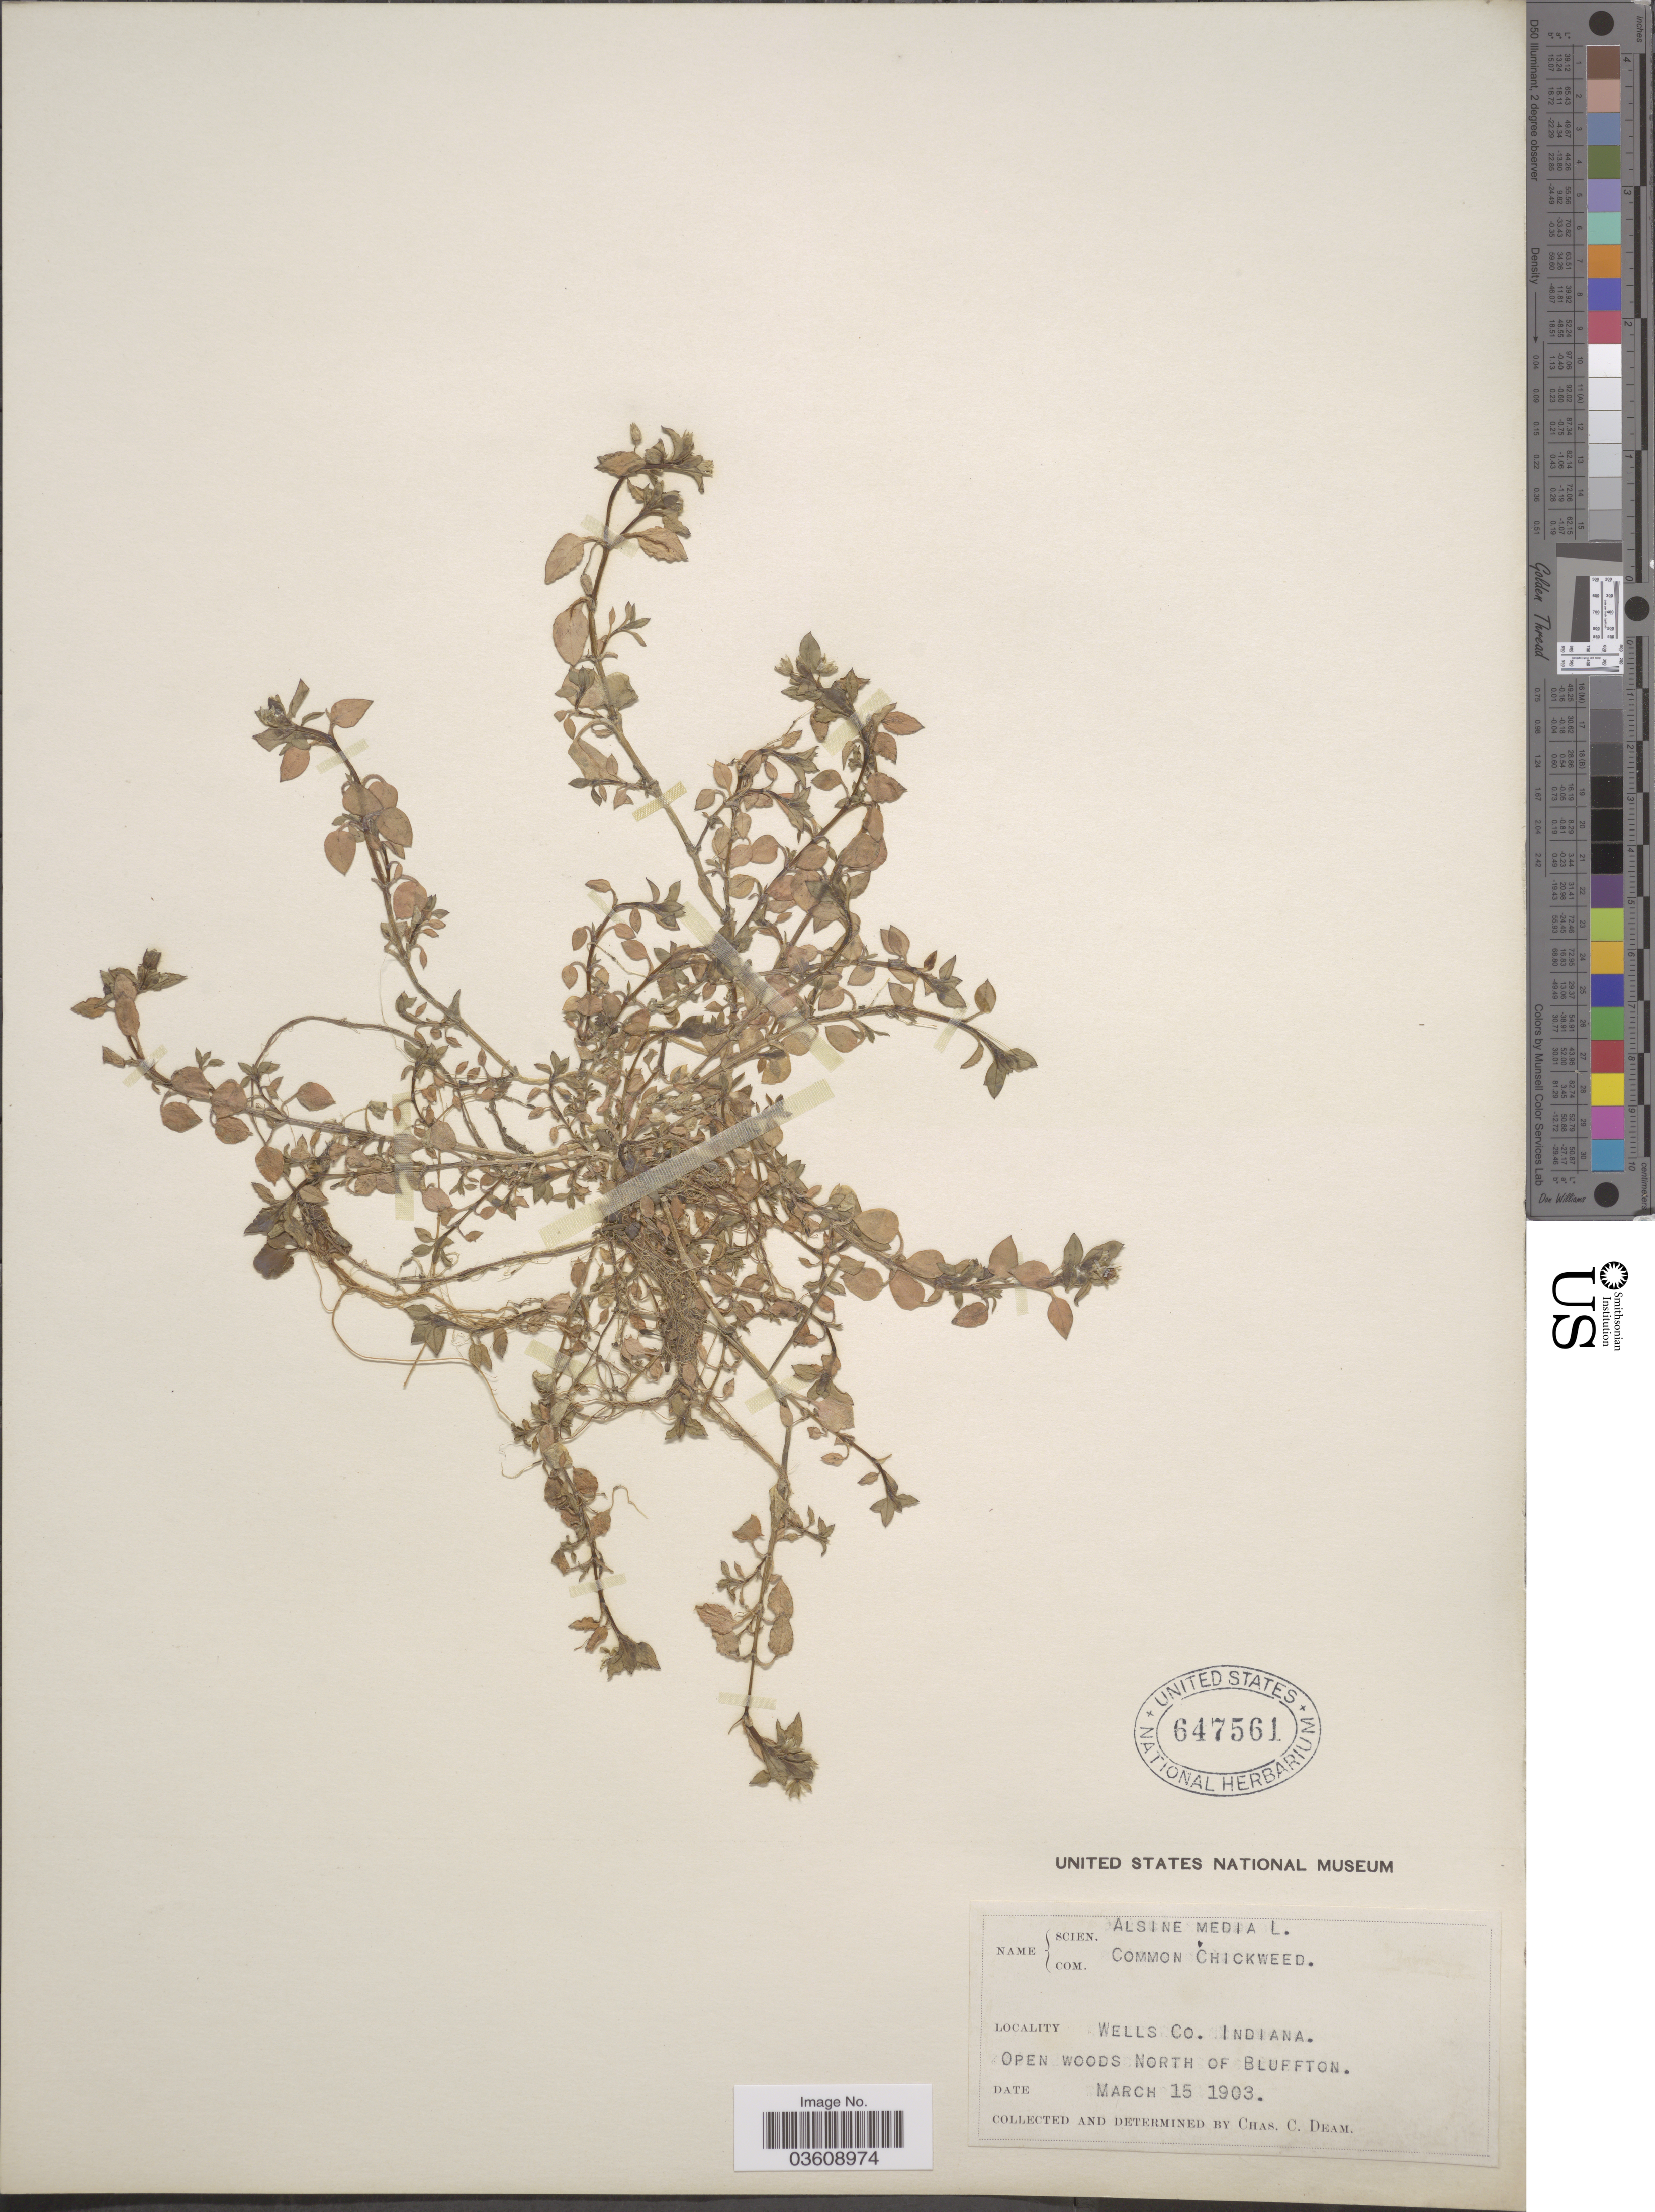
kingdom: Plantae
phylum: Tracheophyta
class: Magnoliopsida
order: Caryophyllales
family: Caryophyllaceae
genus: Stellaria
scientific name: Stellaria media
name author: (L.) Vill.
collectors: C. C. Deam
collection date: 1903-03-15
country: United States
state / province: Indiana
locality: Wells Co. Open woods north of Bluffton.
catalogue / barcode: US 647561